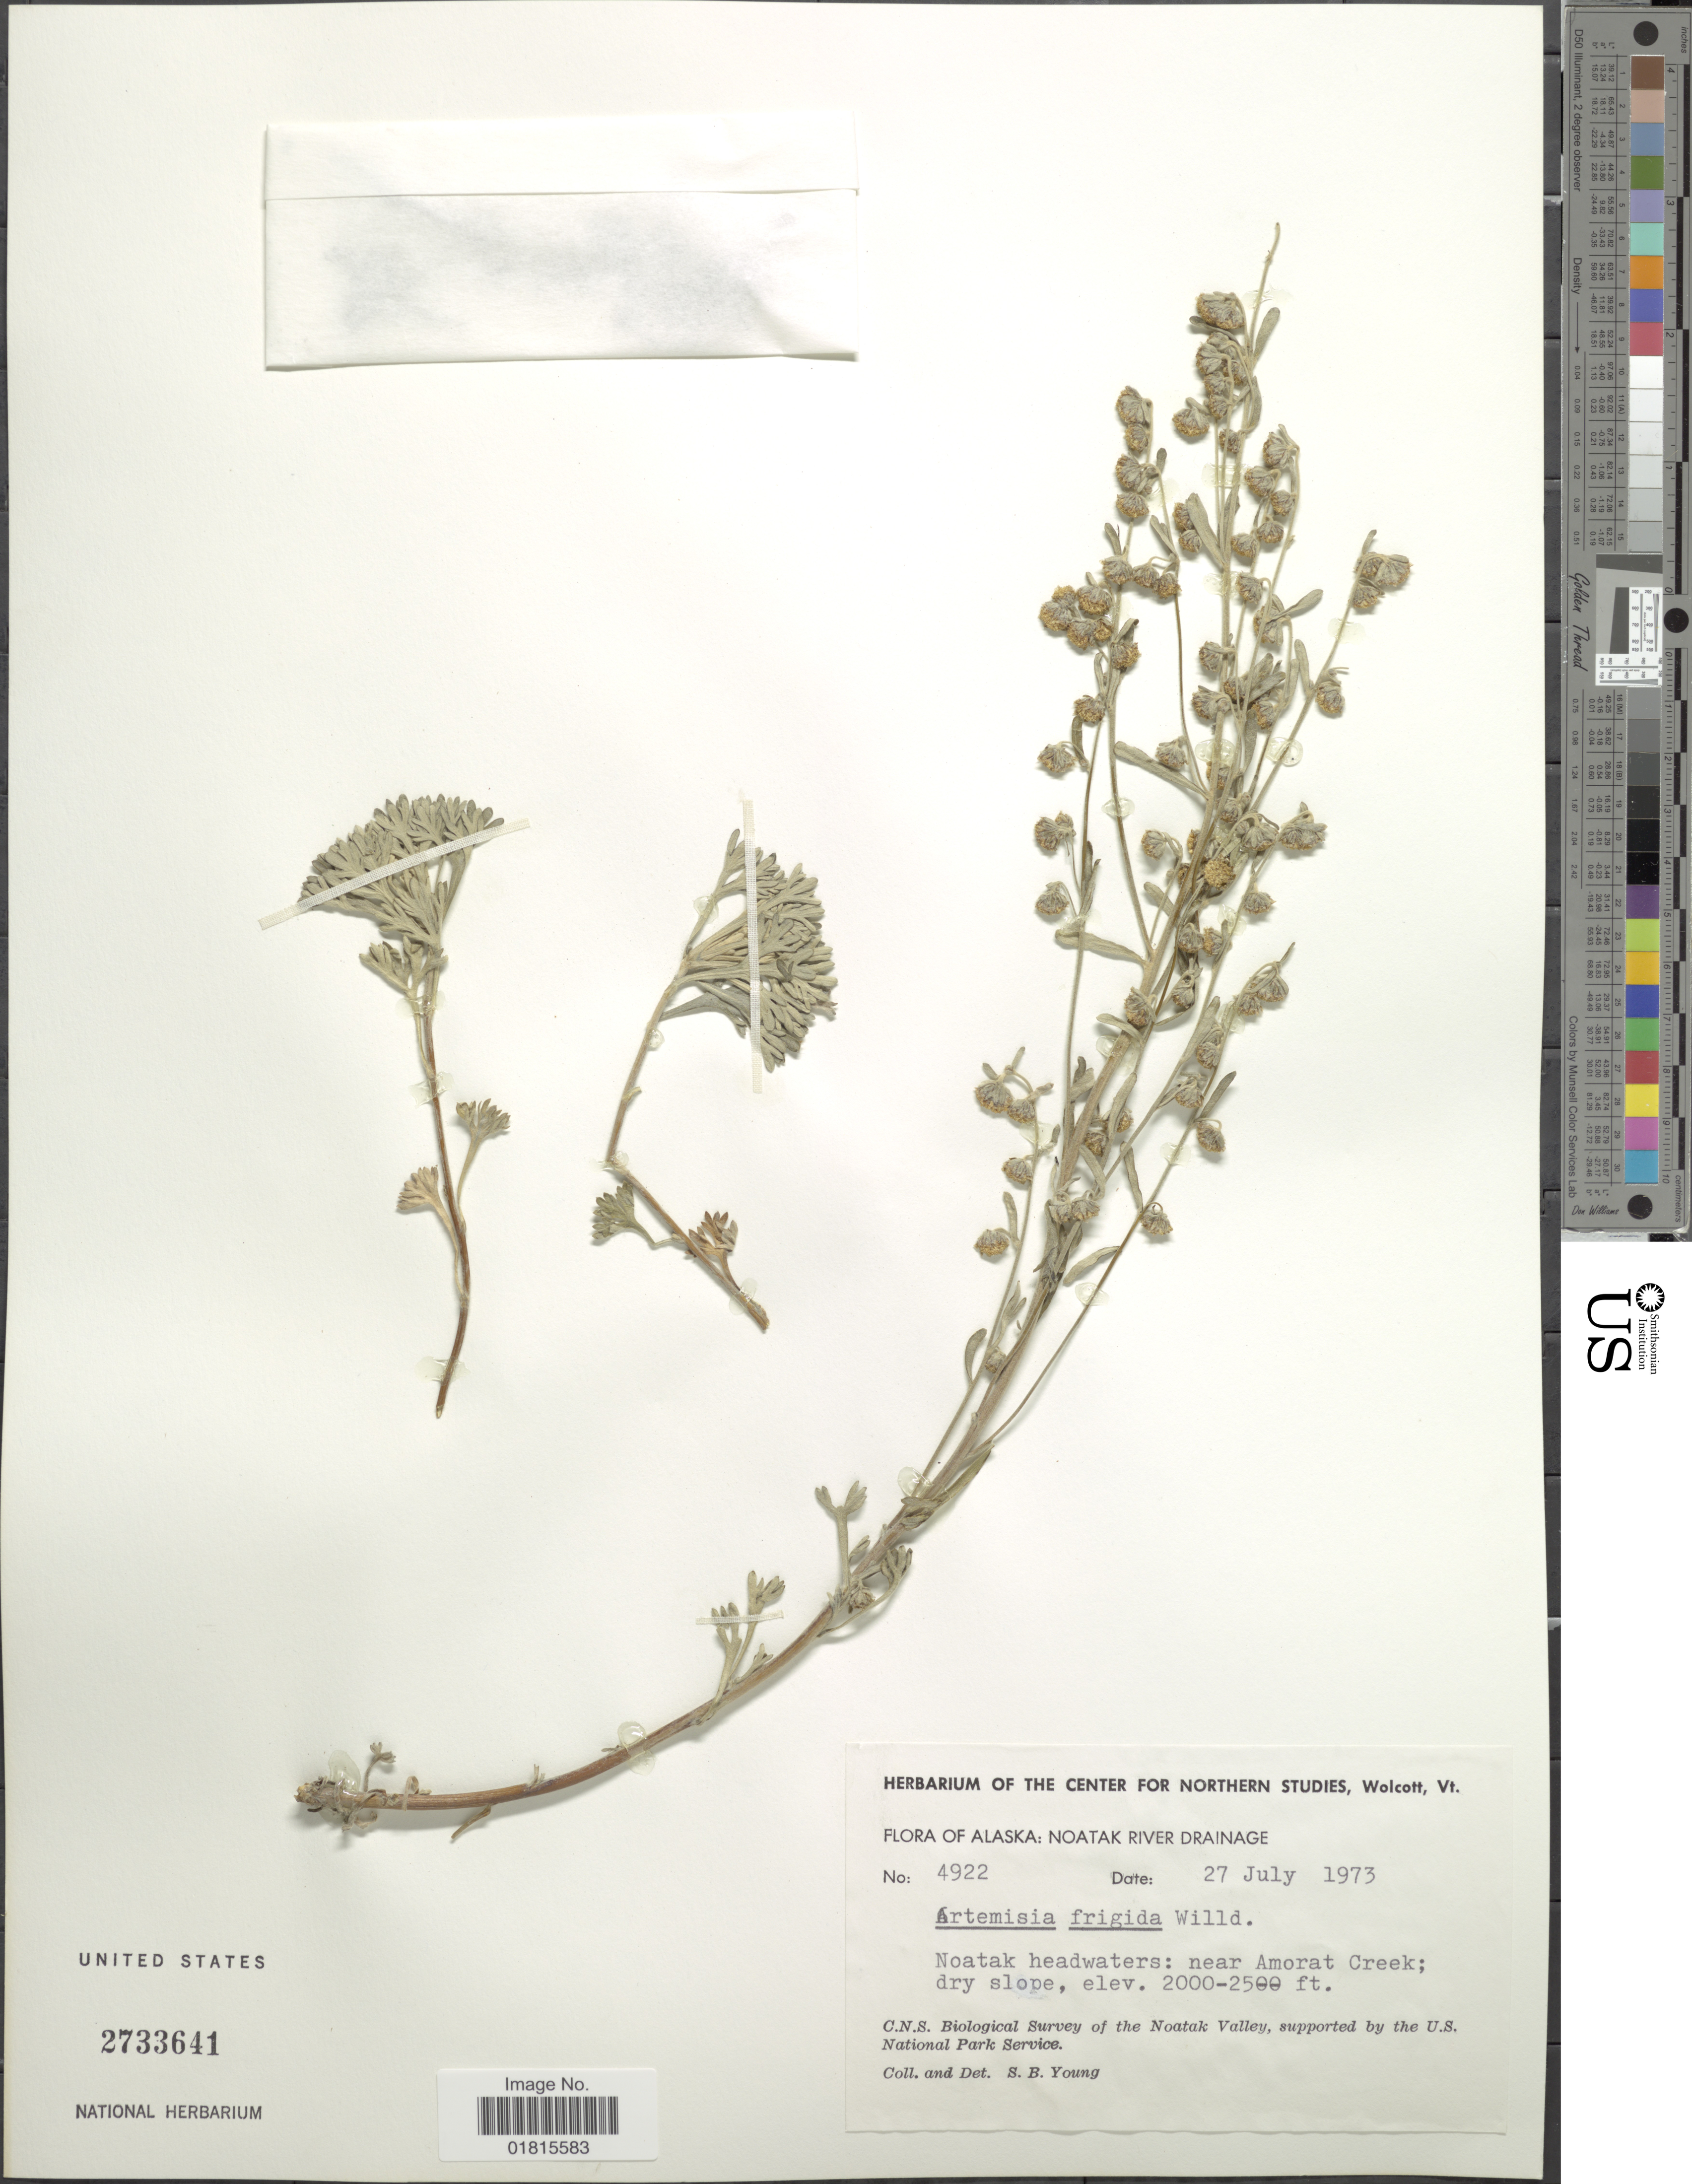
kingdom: Plantae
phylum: Tracheophyta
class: Magnoliopsida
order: Asterales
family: Asteraceae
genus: Artemisia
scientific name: Artemisia frigida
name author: Willd.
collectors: S. Young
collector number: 4922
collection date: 1973-07-27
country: United States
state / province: Alaska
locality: Noatak River Drainage, Noatak headwaters: near Amorat Creek; dry slope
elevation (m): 610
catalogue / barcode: US 2733641